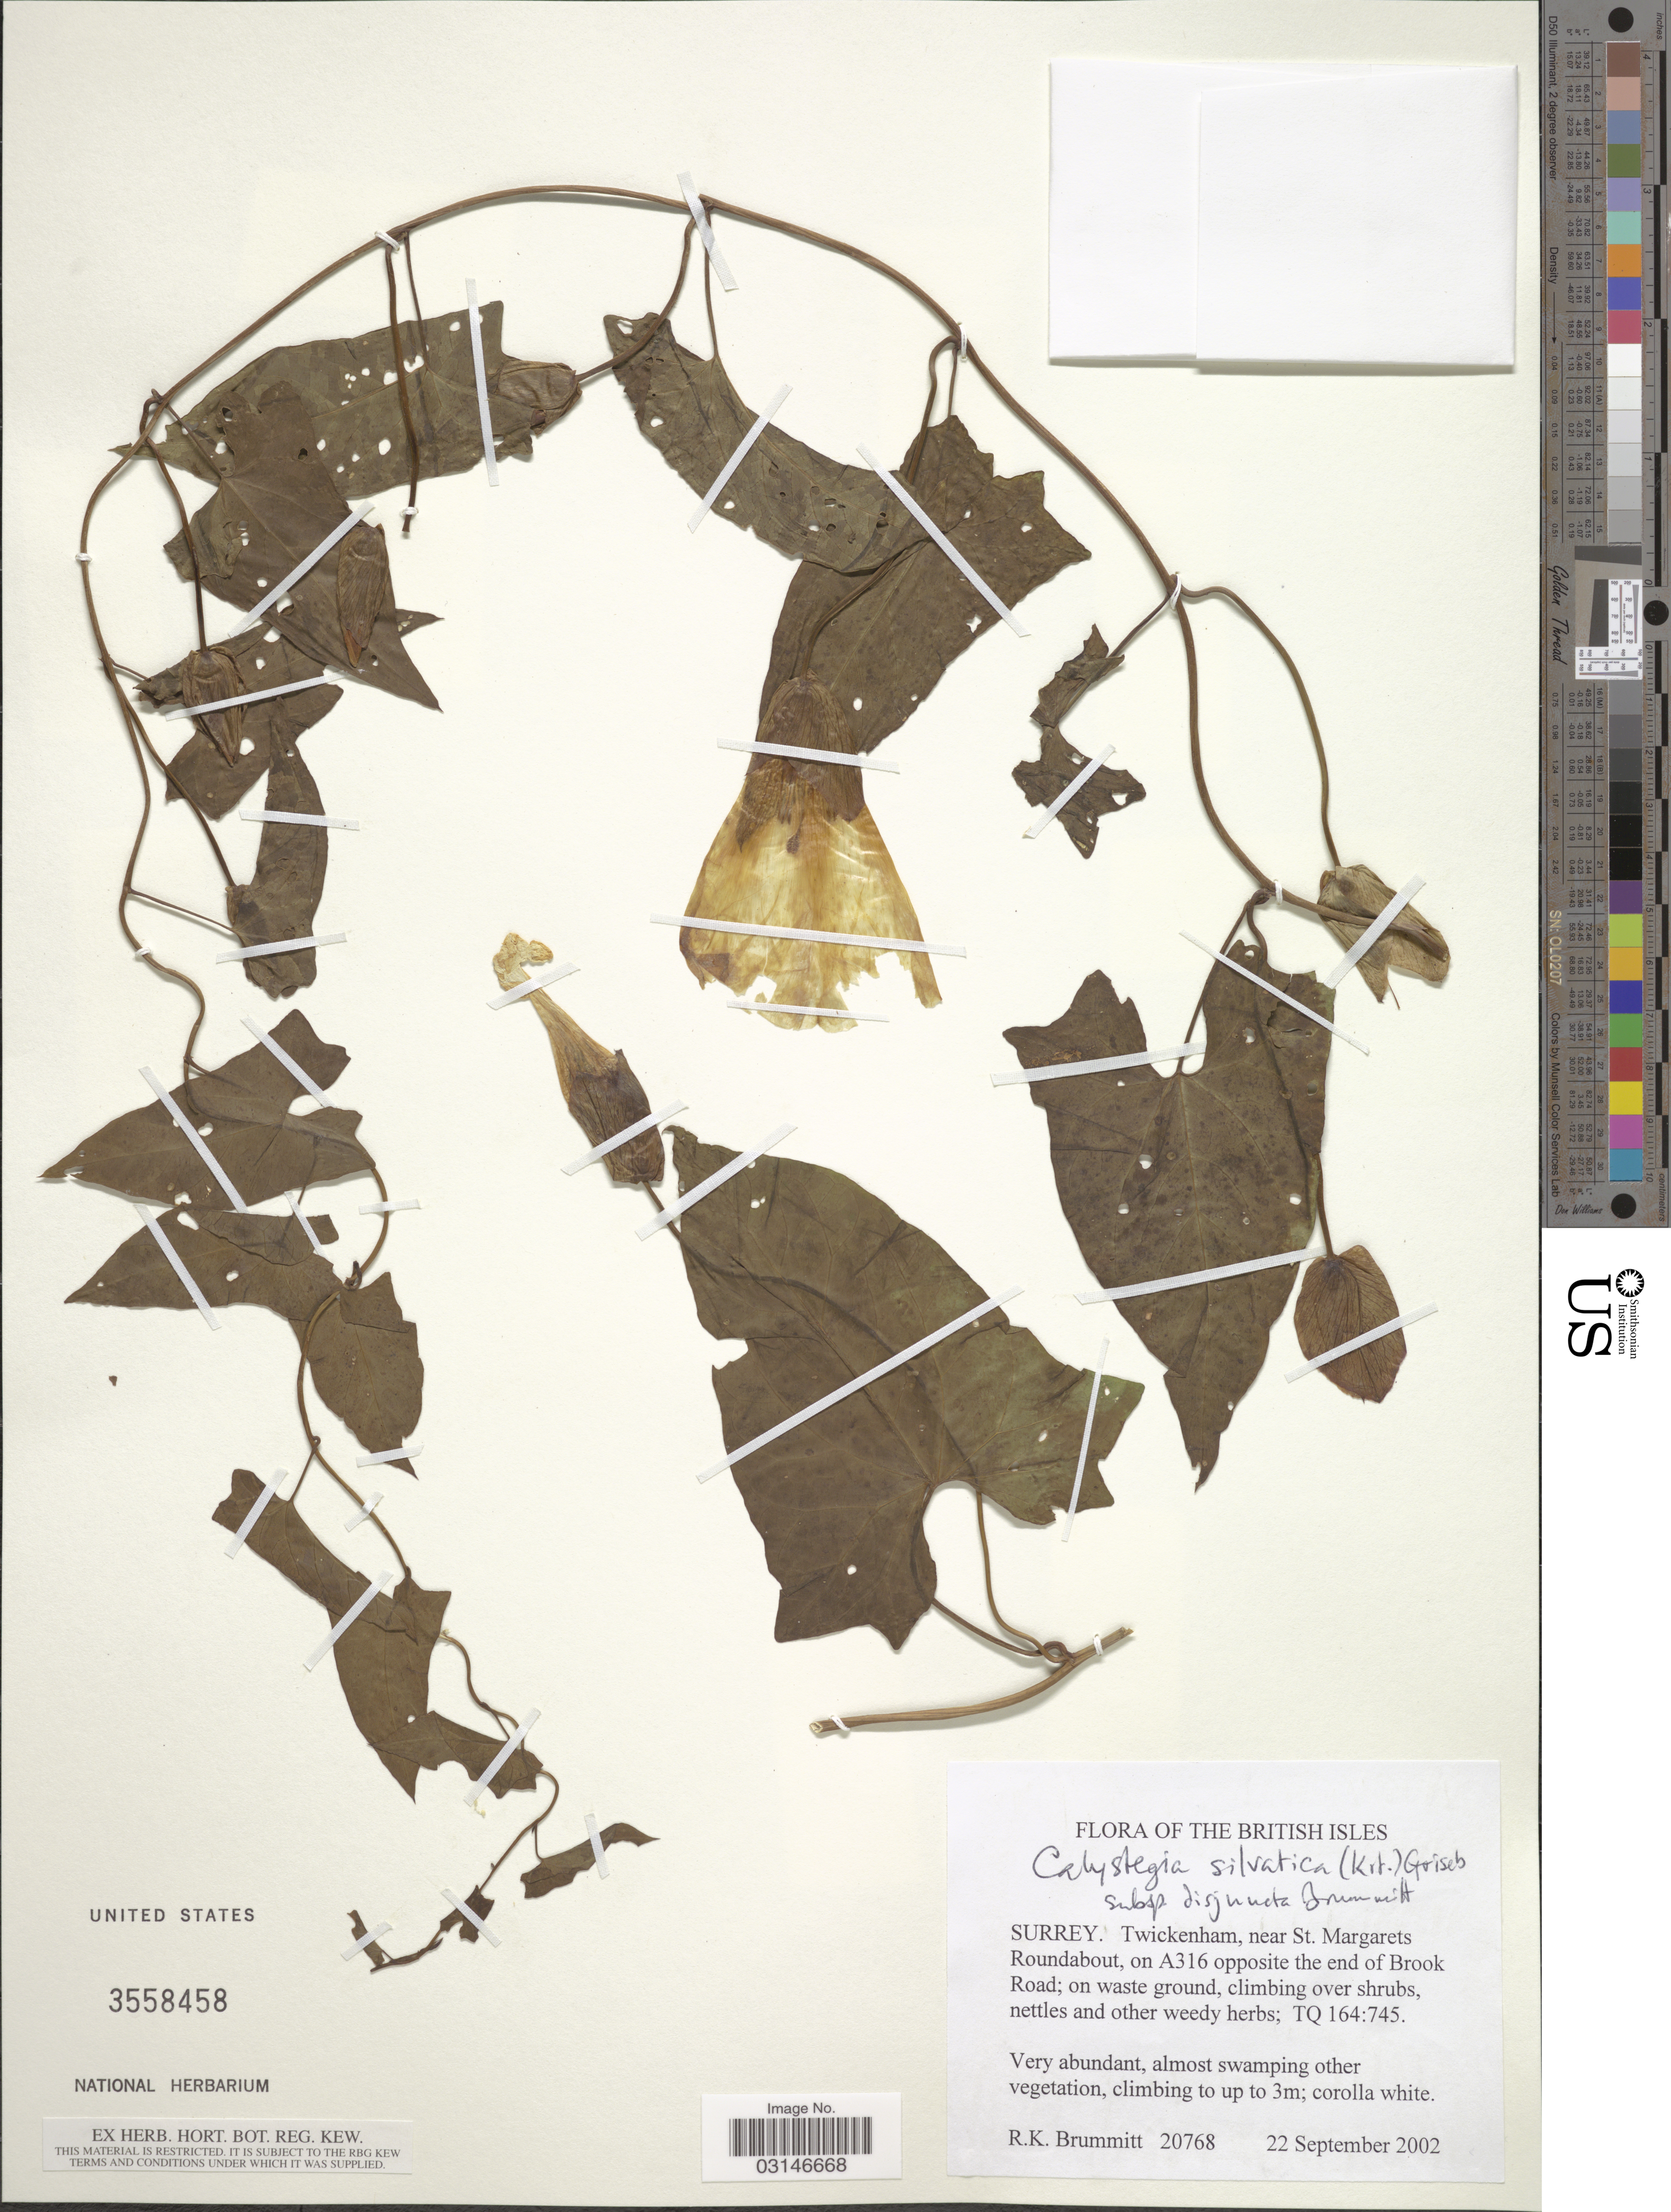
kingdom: Plantae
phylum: Tracheophyta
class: Magnoliopsida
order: Solanales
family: Convolvulaceae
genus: Calystegia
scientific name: Calystegia sericata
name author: (House) C.R. Bell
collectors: R. K. Brummitt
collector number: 20768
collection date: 2002-09-22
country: United Kingdom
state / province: England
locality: British Isles. Surrey. Twickenham, near St. Margarets Roundabout, on A316 opposite the end of Brook Road; on waste ground, climbing over shrubs, nettles and other weedy herbs; TQ 164:745.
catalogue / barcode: US 3558458